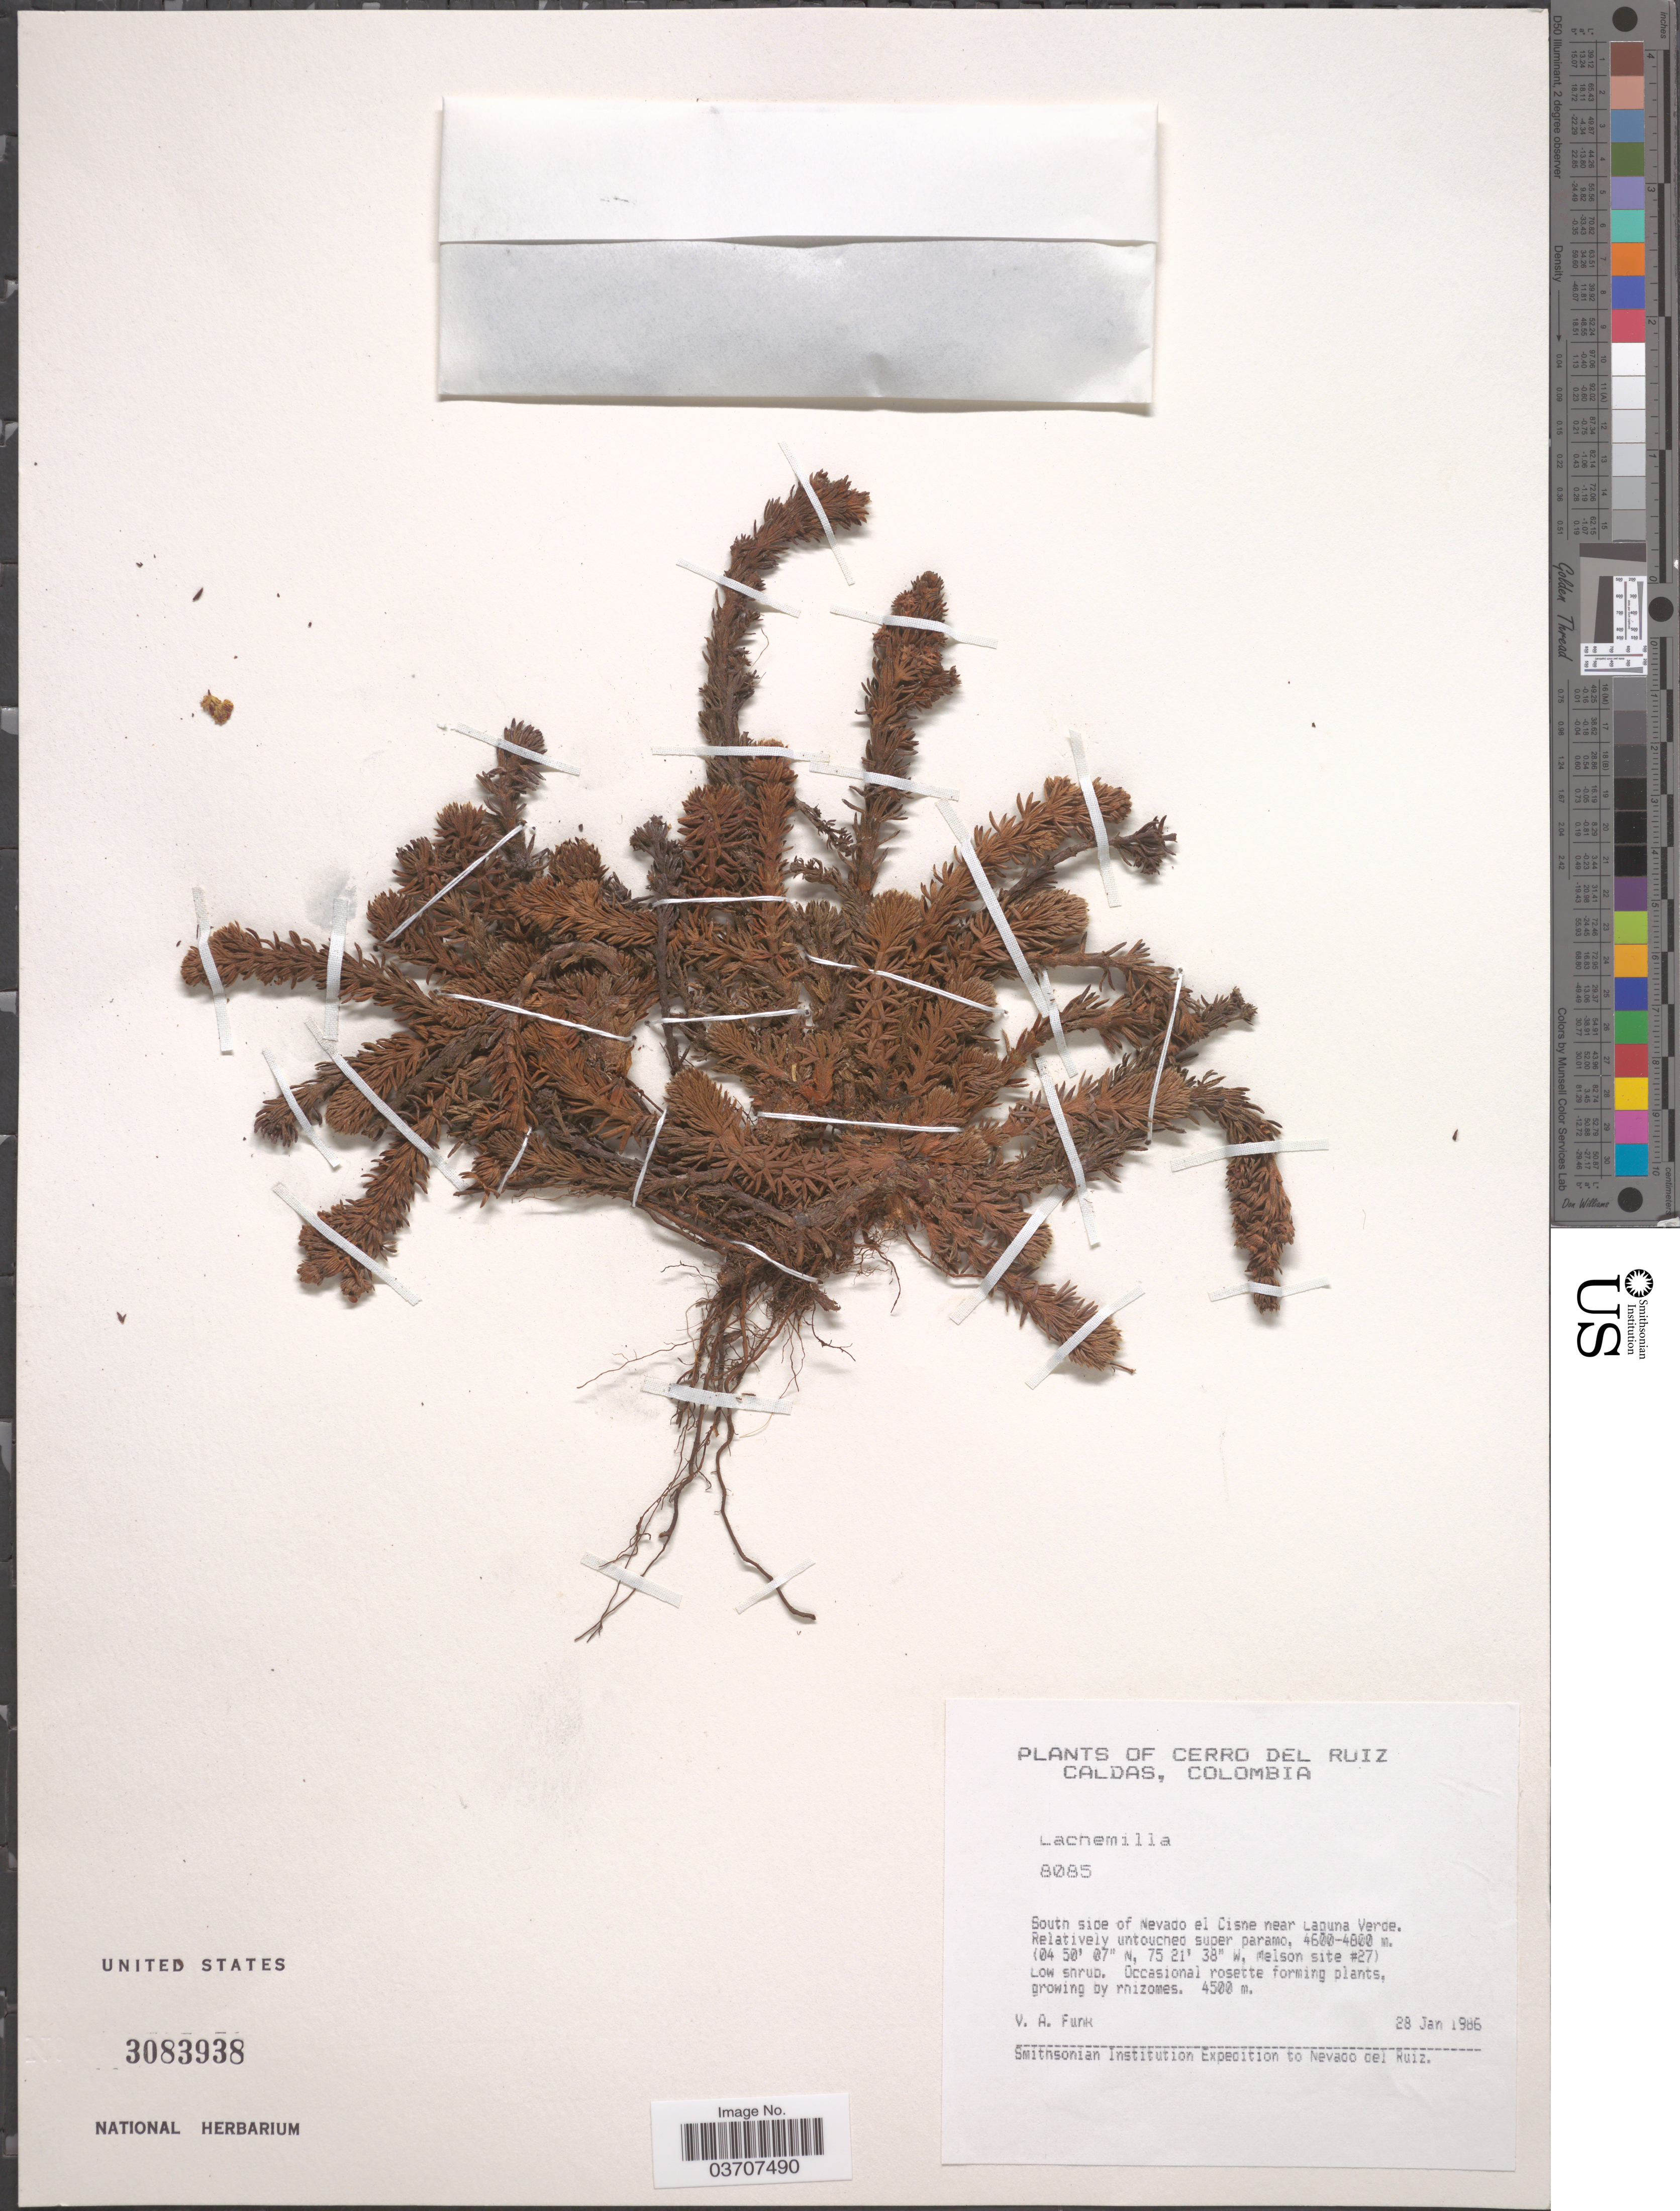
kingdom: Plantae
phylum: Tracheophyta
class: Magnoliopsida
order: Rosales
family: Rosaceae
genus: Lachemilla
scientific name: Lachemilla sp.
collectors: V. Funk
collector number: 8085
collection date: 1986-01-28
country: Colombia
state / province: Caldas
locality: Cerro del Ruiz. South side of Nevado el Cisne near Laguna Verde.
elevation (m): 4600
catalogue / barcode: US 3083938